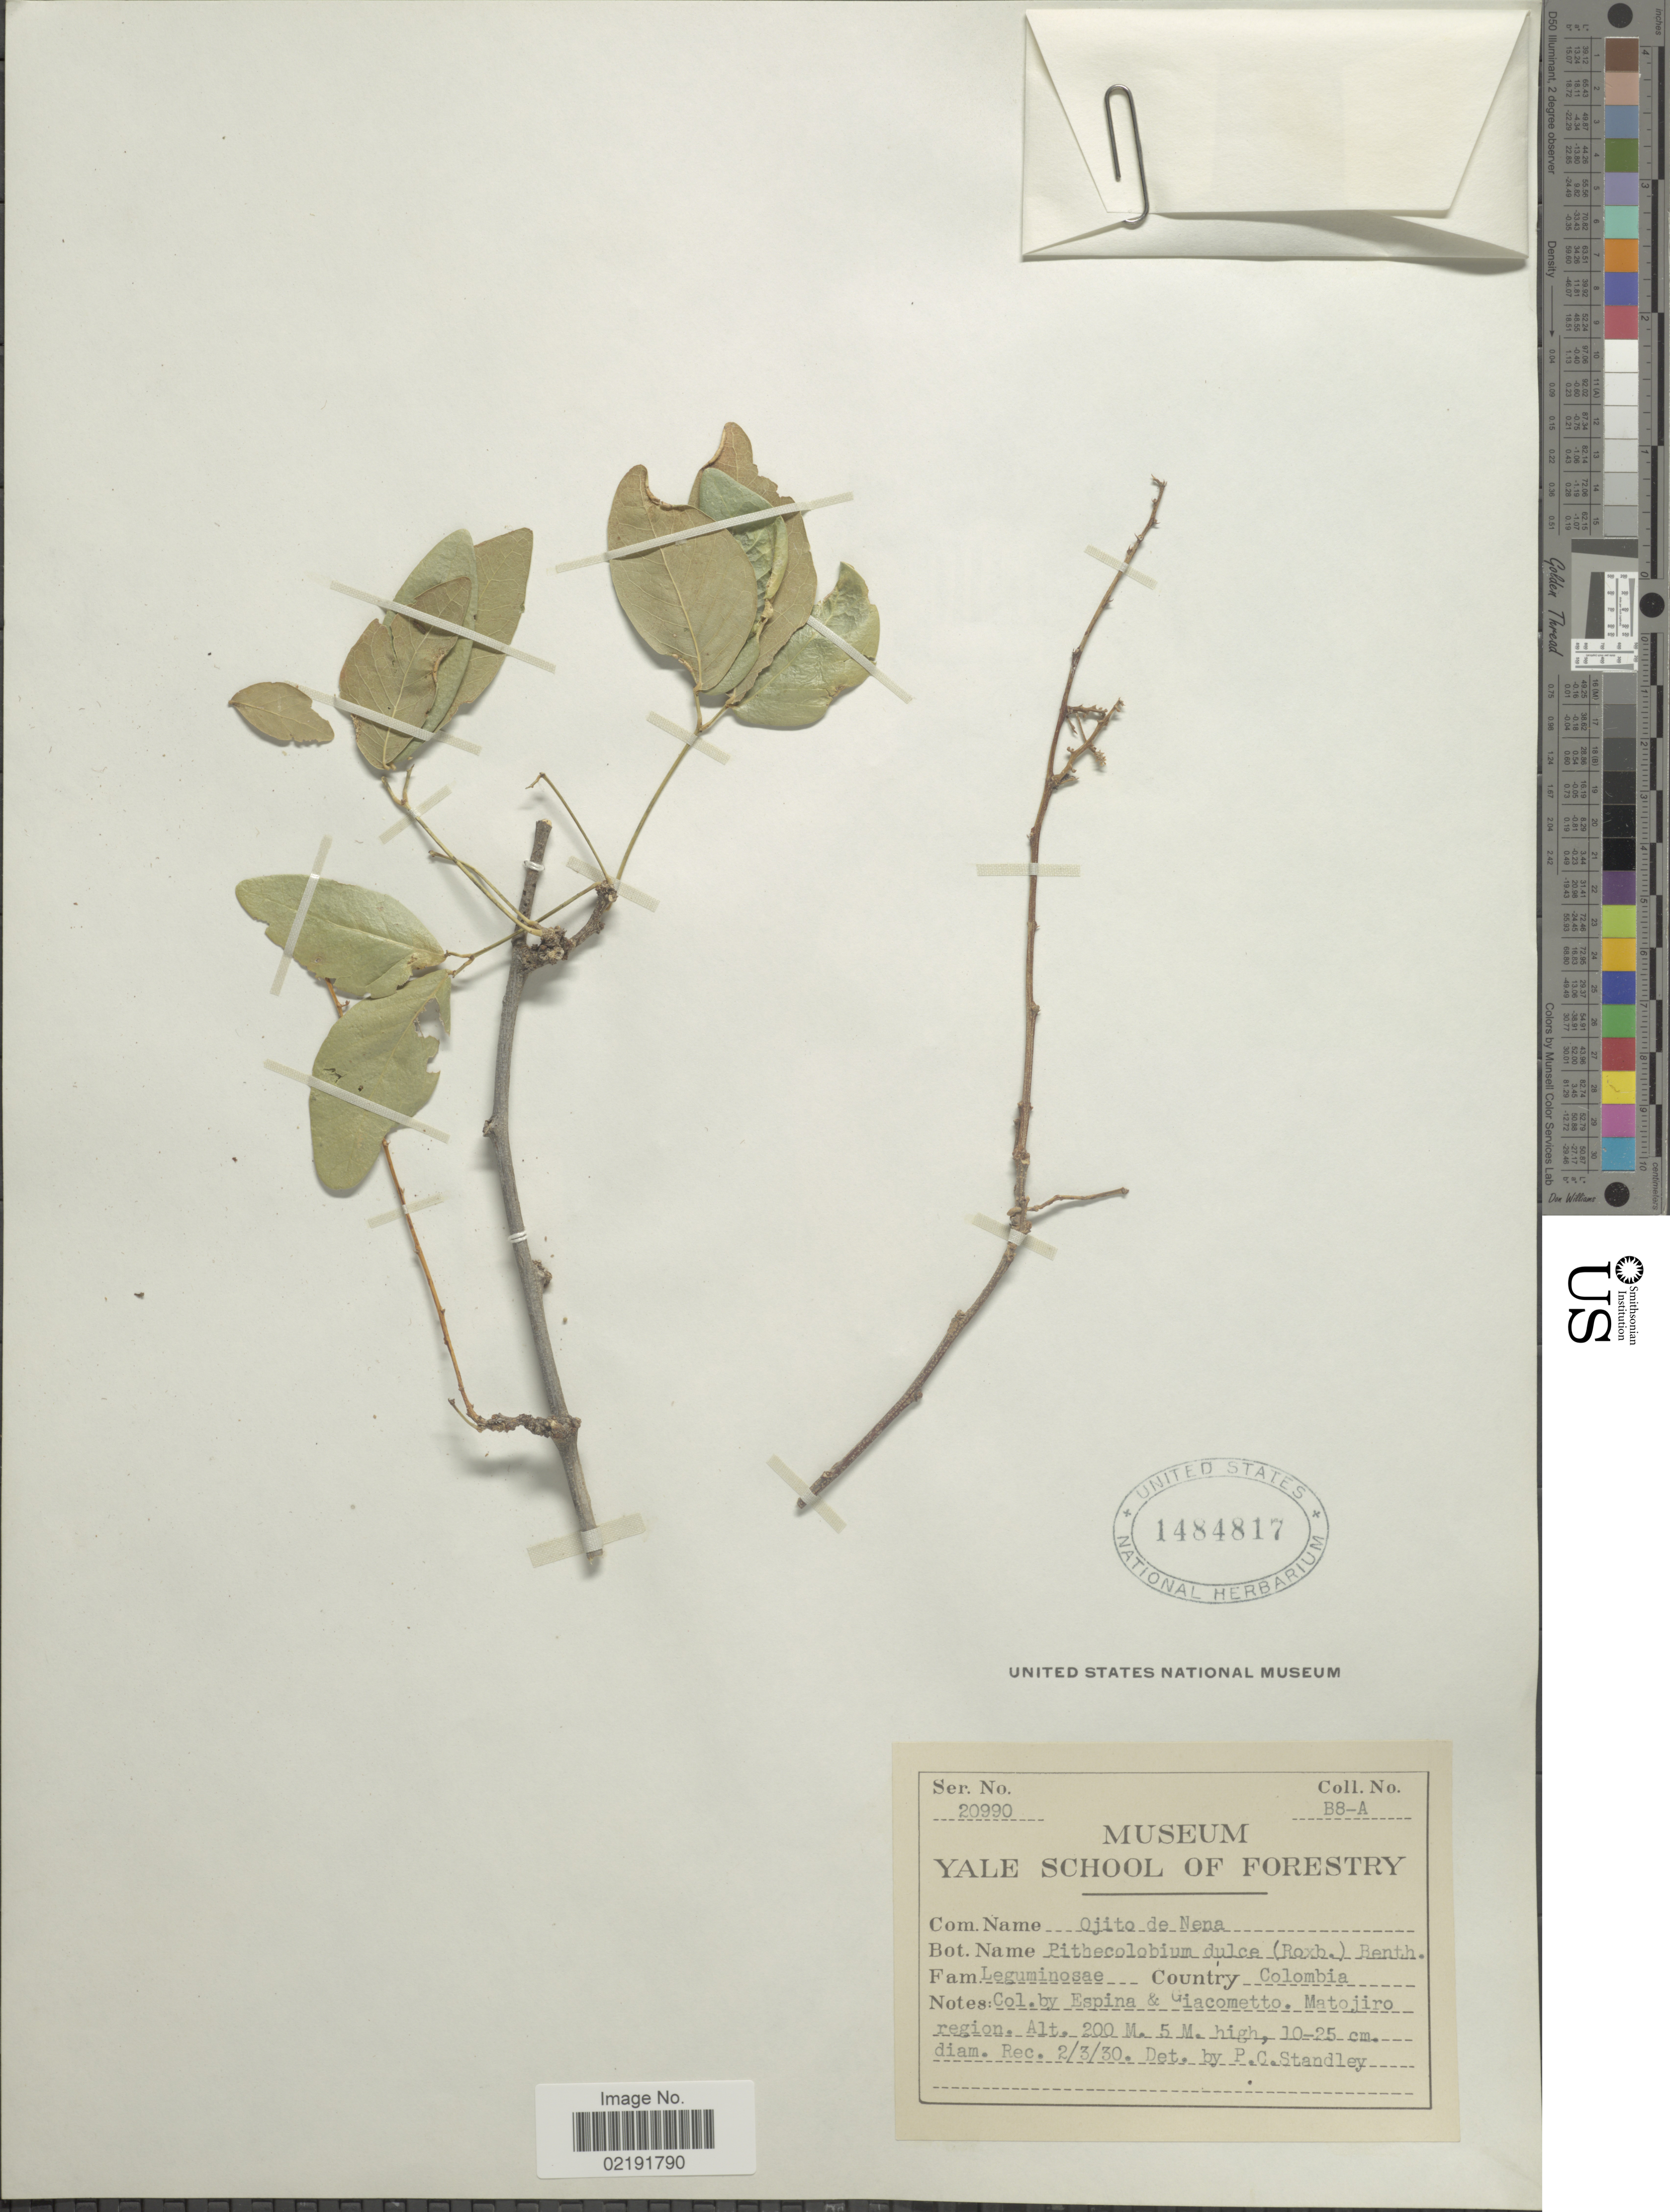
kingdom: Plantae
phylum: Tracheophyta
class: Magnoliopsida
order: Fabales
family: Fabaceae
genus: Pithecellobium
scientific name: Pithecellobium dulce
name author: (Roxb.) Benth.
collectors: -. Espina & Giacometto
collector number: B8-A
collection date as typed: Transcribed d/m/y: 2/3/30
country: Colombia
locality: Matojiro region.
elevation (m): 200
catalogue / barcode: US 1484817